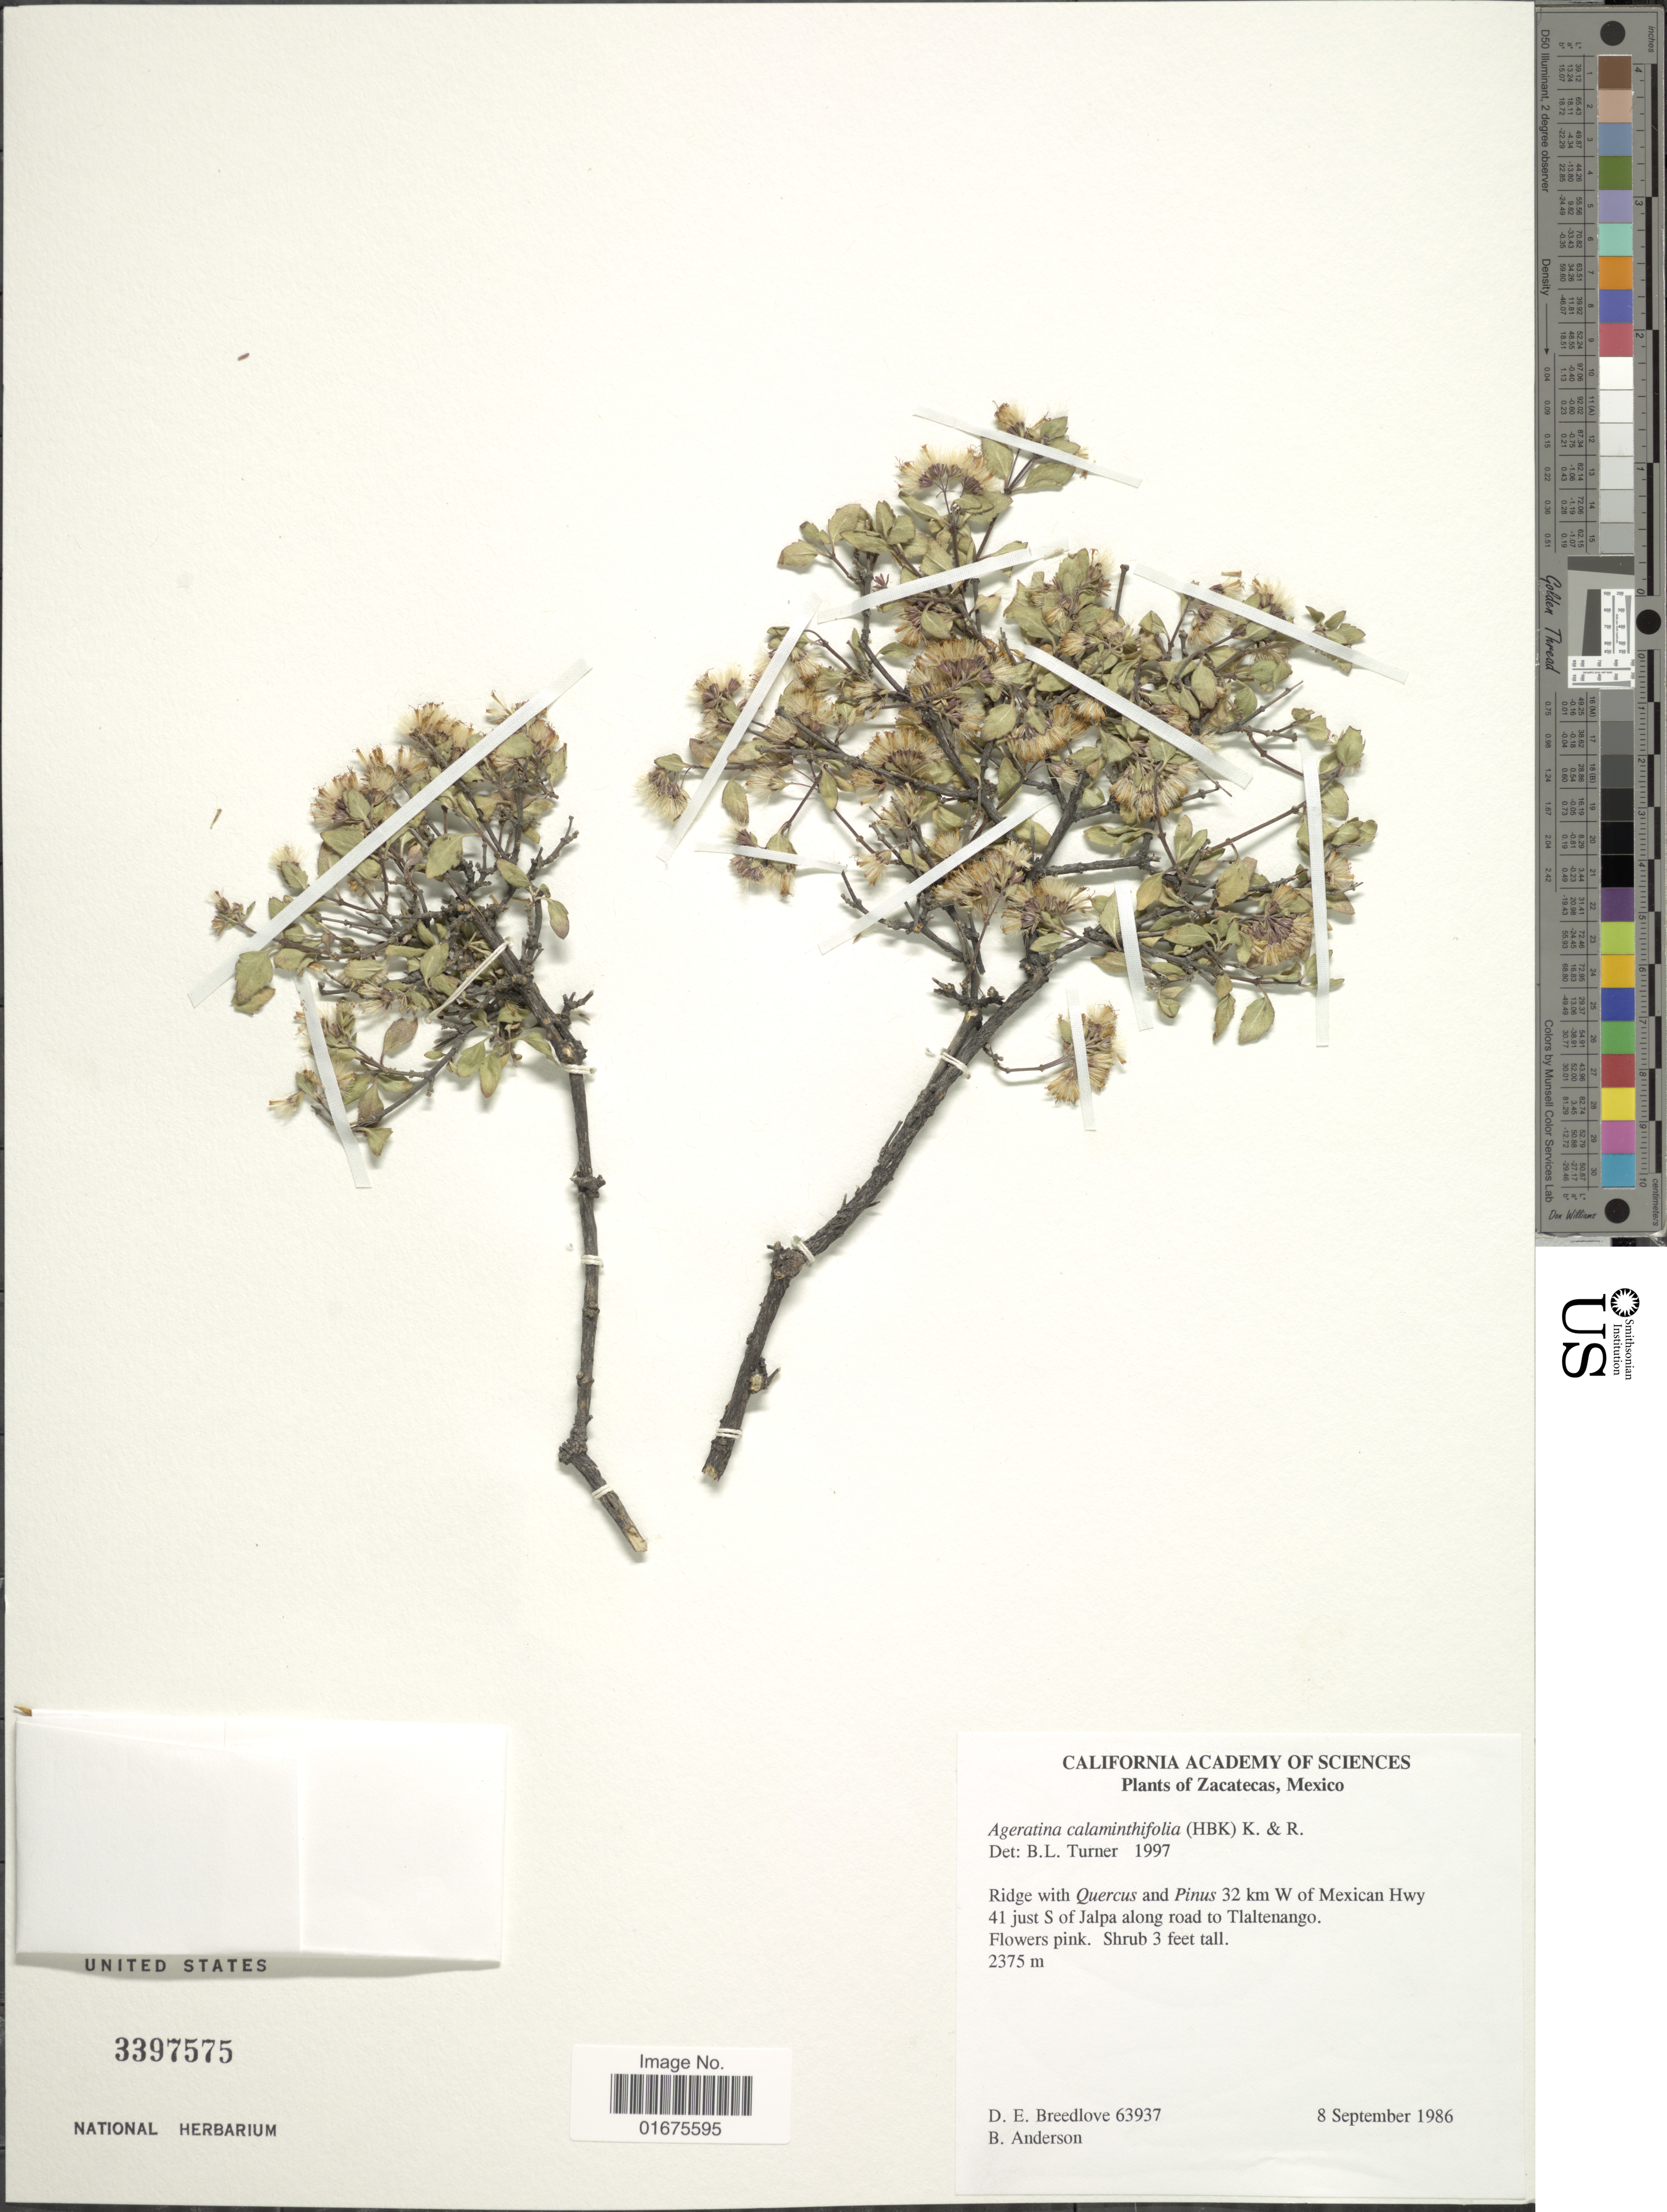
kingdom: Plantae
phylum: Tracheophyta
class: Magnoliopsida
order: Asterales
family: Asteraceae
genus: Ageratina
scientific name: Ageratina calaminthaefolia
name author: (Kunth) R.M. King & H. Rob.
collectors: D. E. Breedlove & B. Anderson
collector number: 63937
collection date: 1986-09-08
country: Mexico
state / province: Zacatecas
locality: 32 km W of Mexican Hwy 41 just S of Jalpa along road to Tlaltenango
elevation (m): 2375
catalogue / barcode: US 3397575